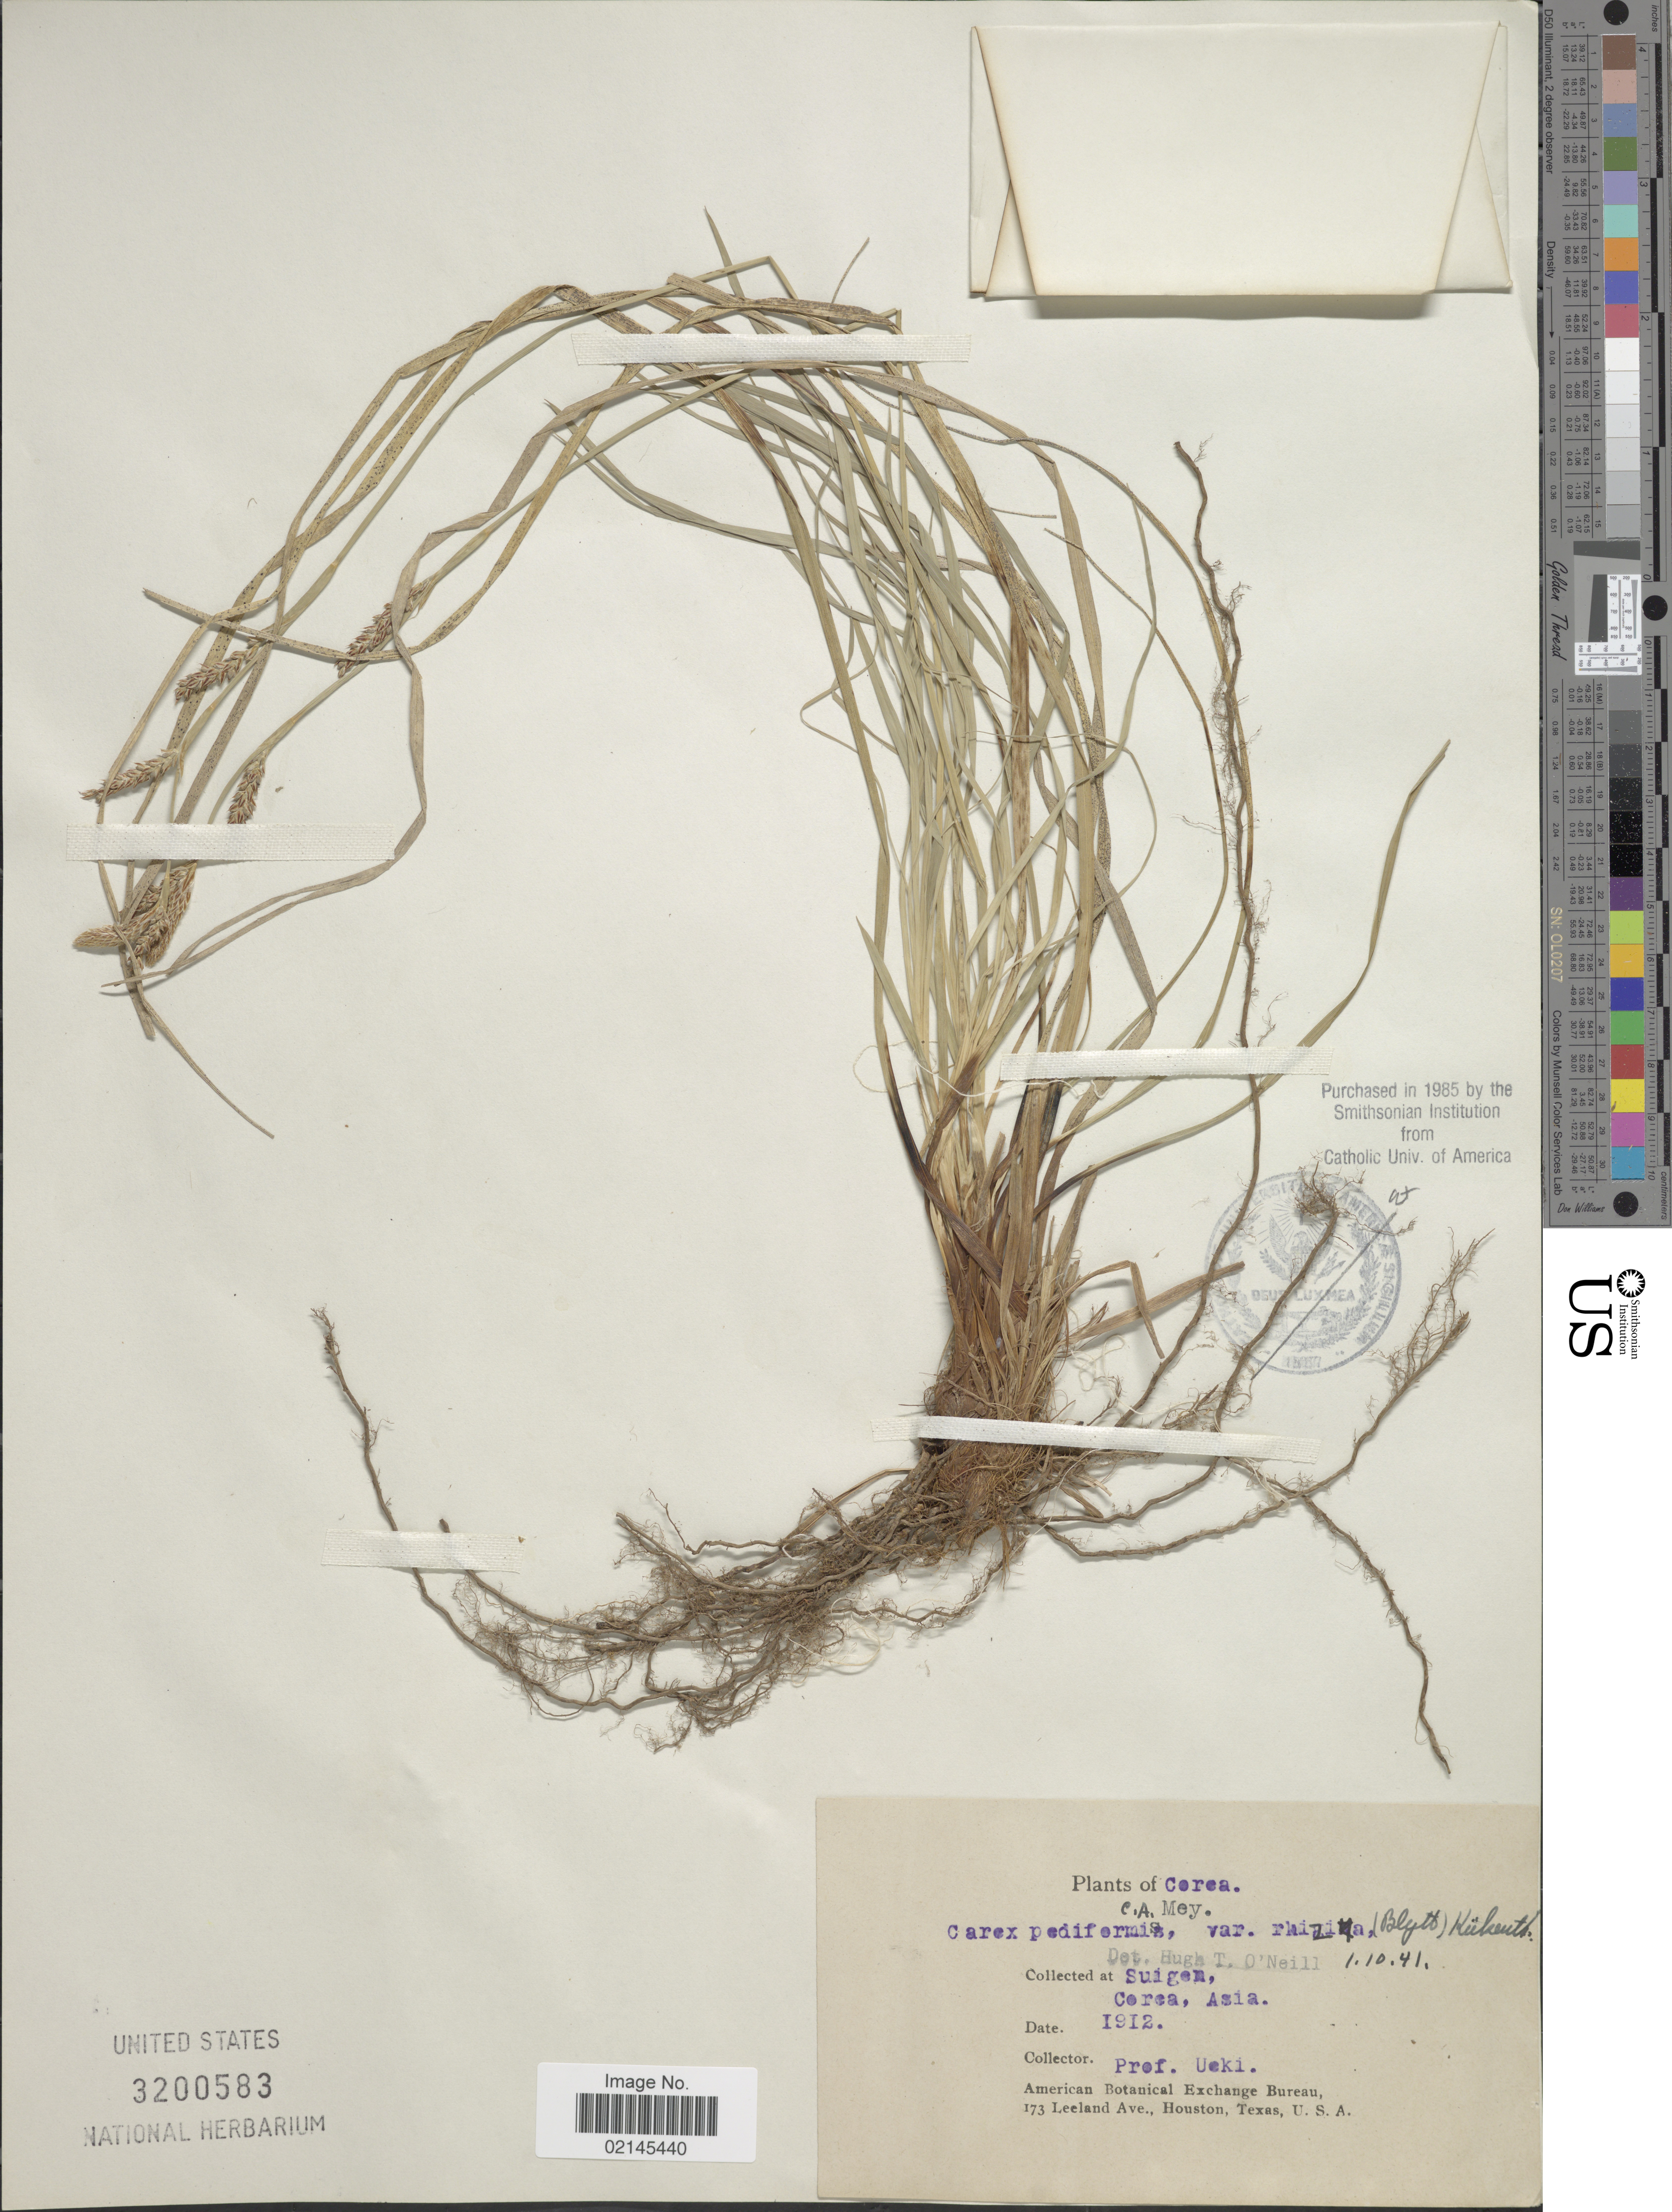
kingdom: Plantae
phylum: Tracheophyta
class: Liliopsida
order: Poales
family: Cyperaceae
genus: Carex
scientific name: Carex pediformis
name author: C.A. Mey.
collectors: Ueki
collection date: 1912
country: South Korea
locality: Corea, Suigen, Asia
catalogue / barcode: US 3200583